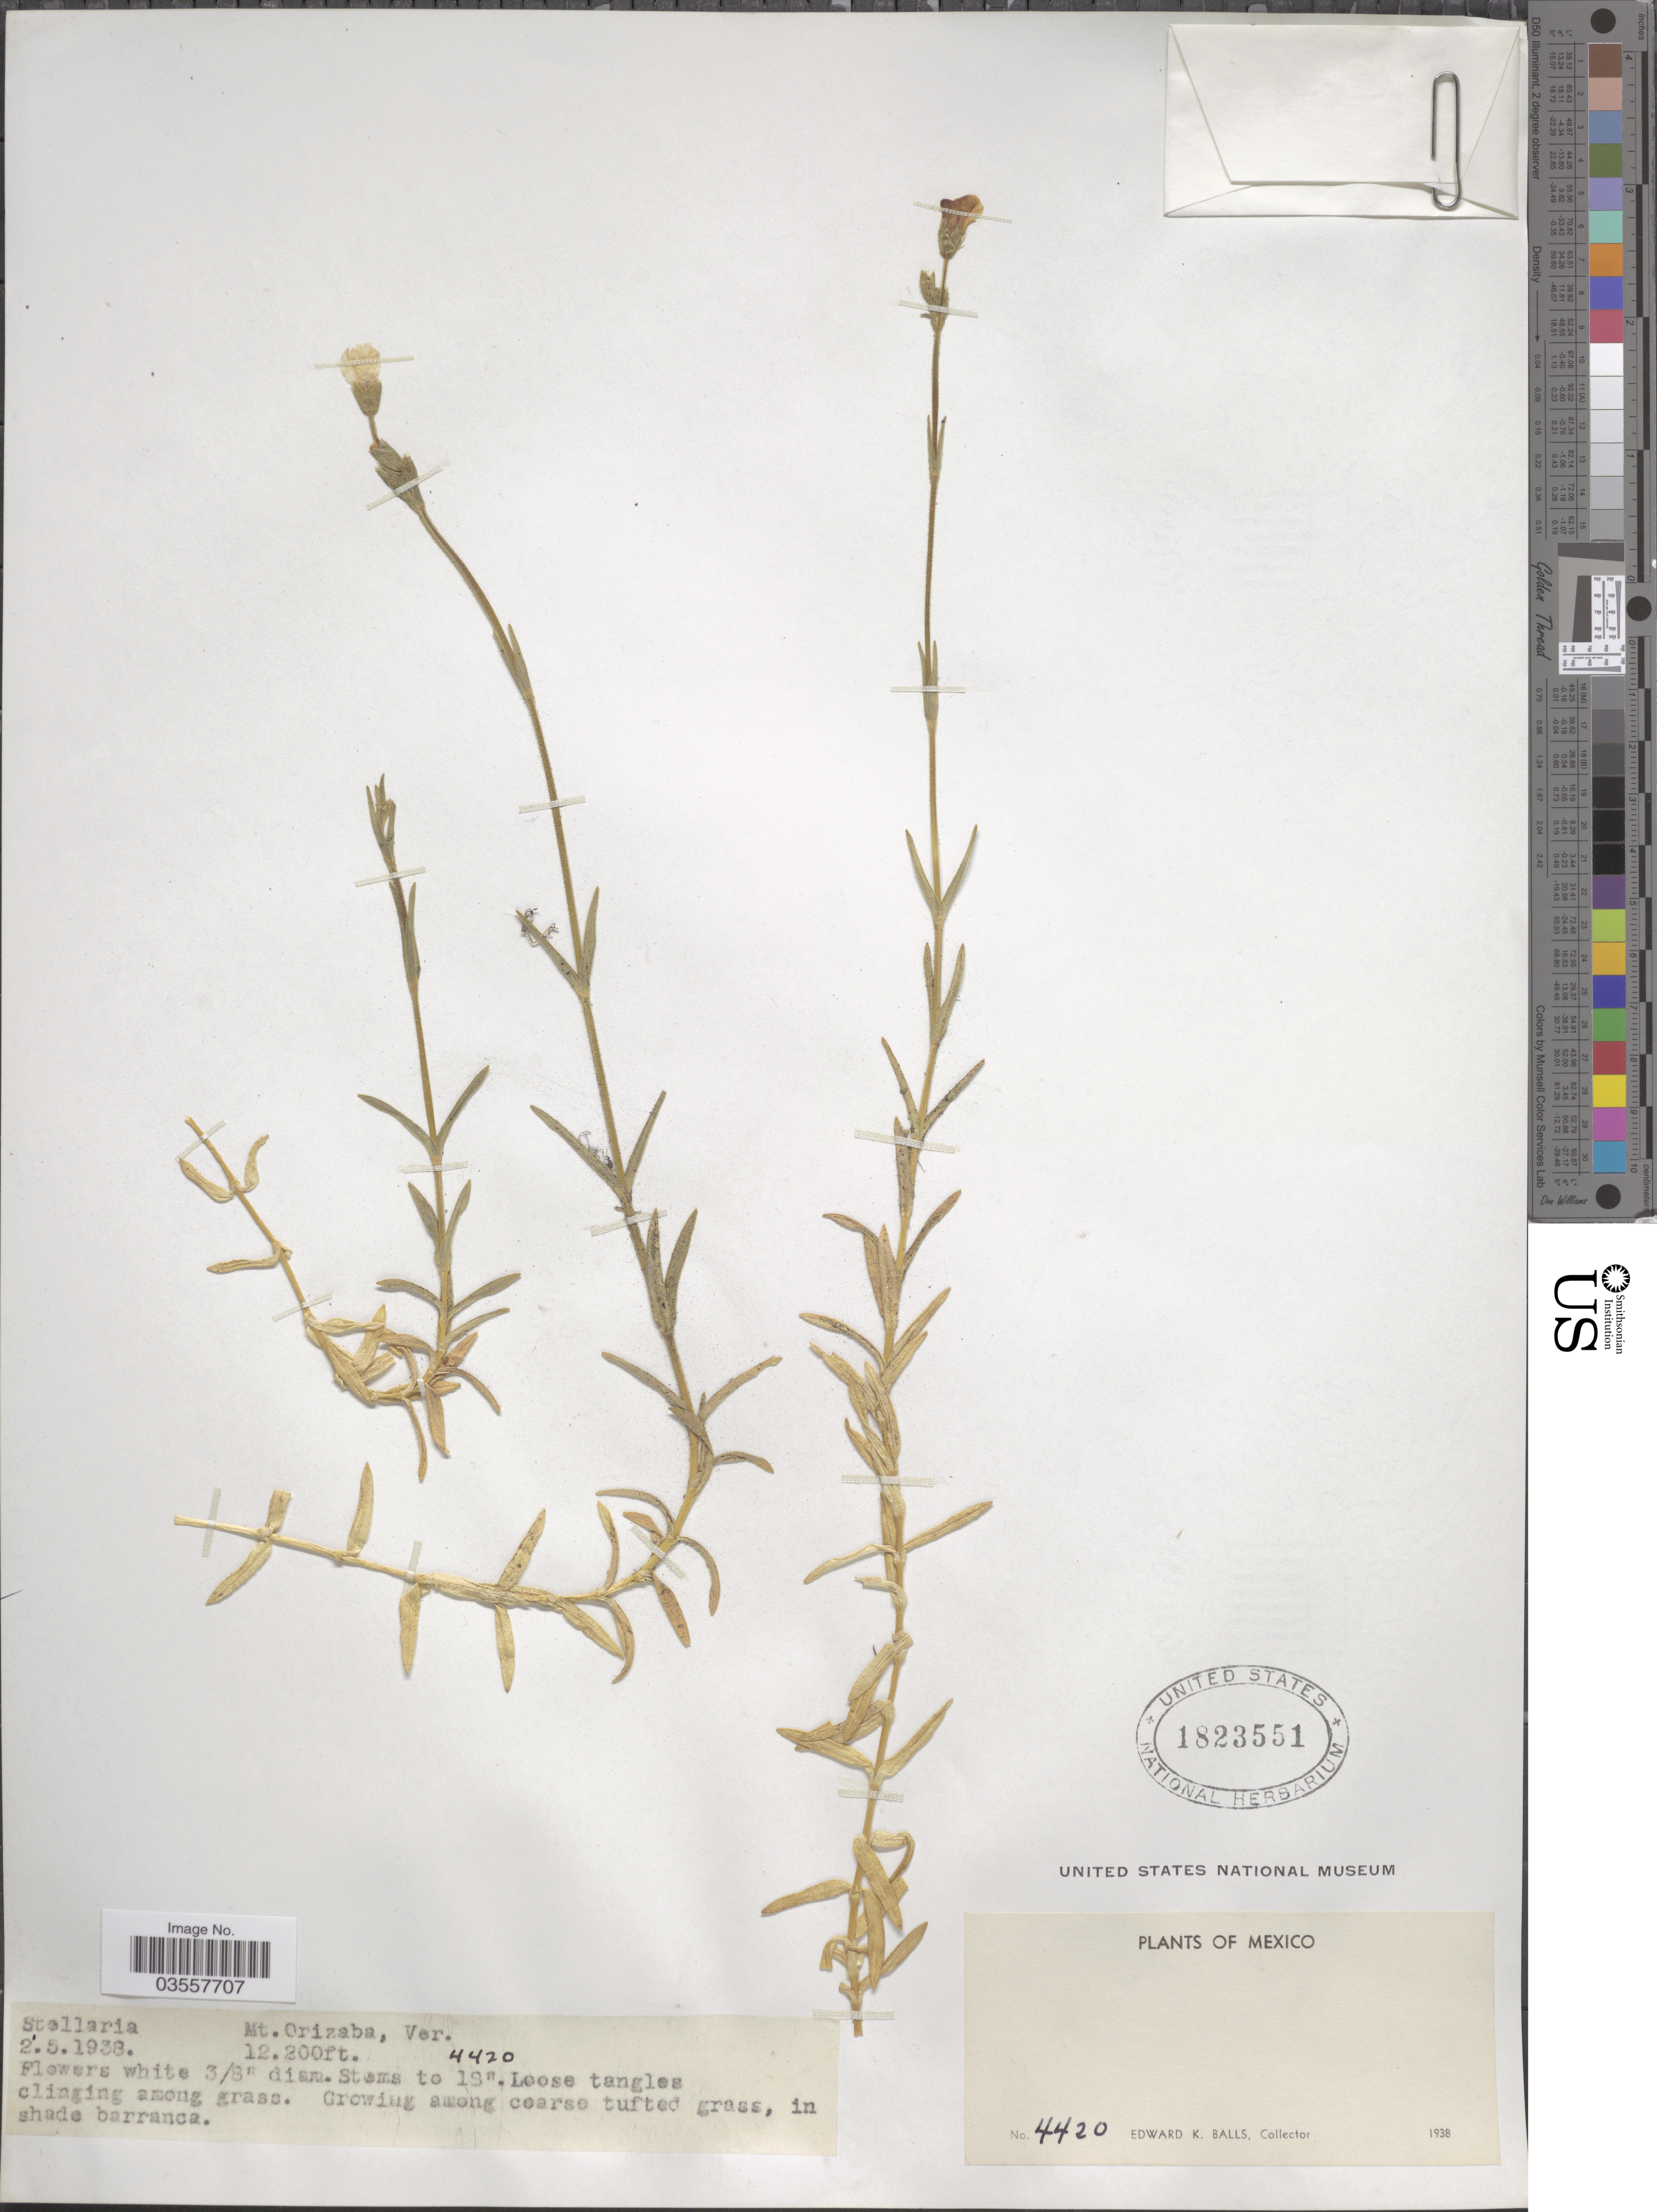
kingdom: Plantae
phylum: Tracheophyta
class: Magnoliopsida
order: Caryophyllales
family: Caryophyllaceae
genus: Stellaria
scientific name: Stellaria sp.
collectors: E. K. Balls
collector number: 4420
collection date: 1938-05-02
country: Mexico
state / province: Veracruz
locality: Mt. Orizaba, Ver.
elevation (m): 3719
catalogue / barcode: US 1823551